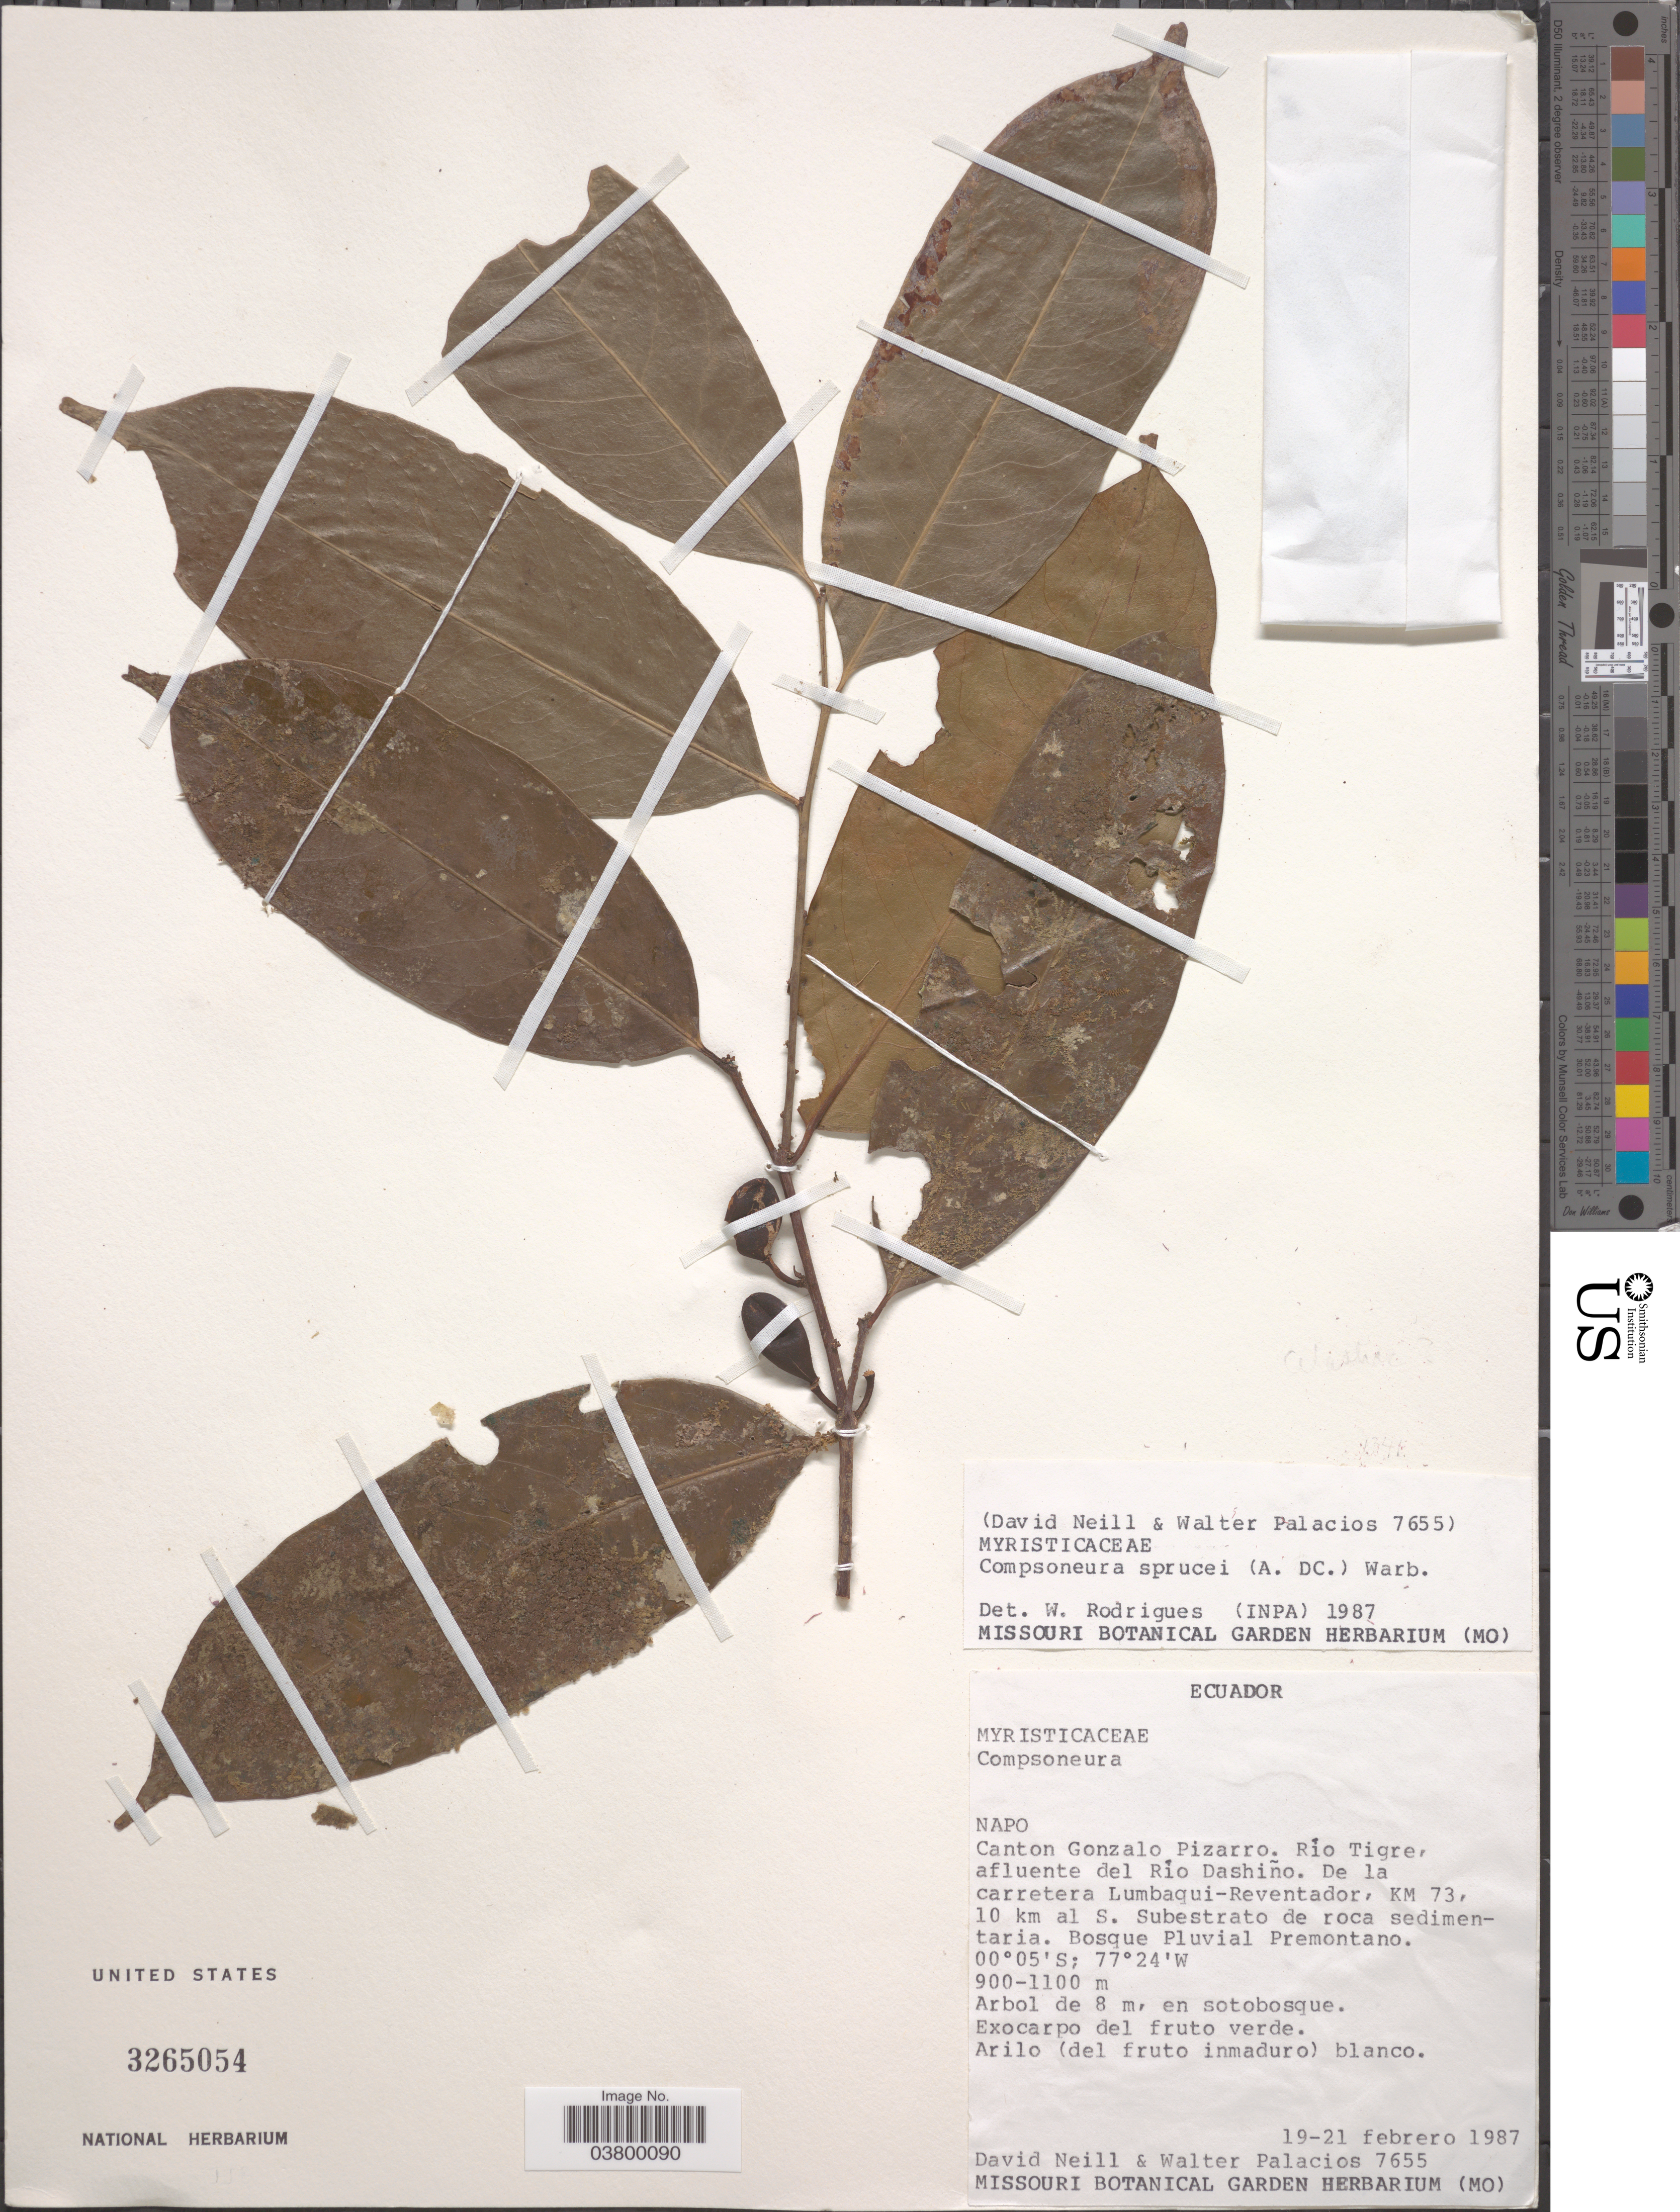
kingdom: Plantae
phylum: Tracheophyta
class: Magnoliopsida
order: Magnoliales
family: Myristicaceae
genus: Compsoneura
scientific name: Compsoneura sprucei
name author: (A. DC.) Warb.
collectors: D. A. Neill & W. Palacios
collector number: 7655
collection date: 1987-02-19/1987-02-21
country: Ecuador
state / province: Napo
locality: Canton Gonzalo Pizarro, Rio Tigre, afluente del Rio Dashiño. De la carretera Lumbaqui-Reventador, KM 73, 10 km al S.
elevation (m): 900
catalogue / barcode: US 3265054